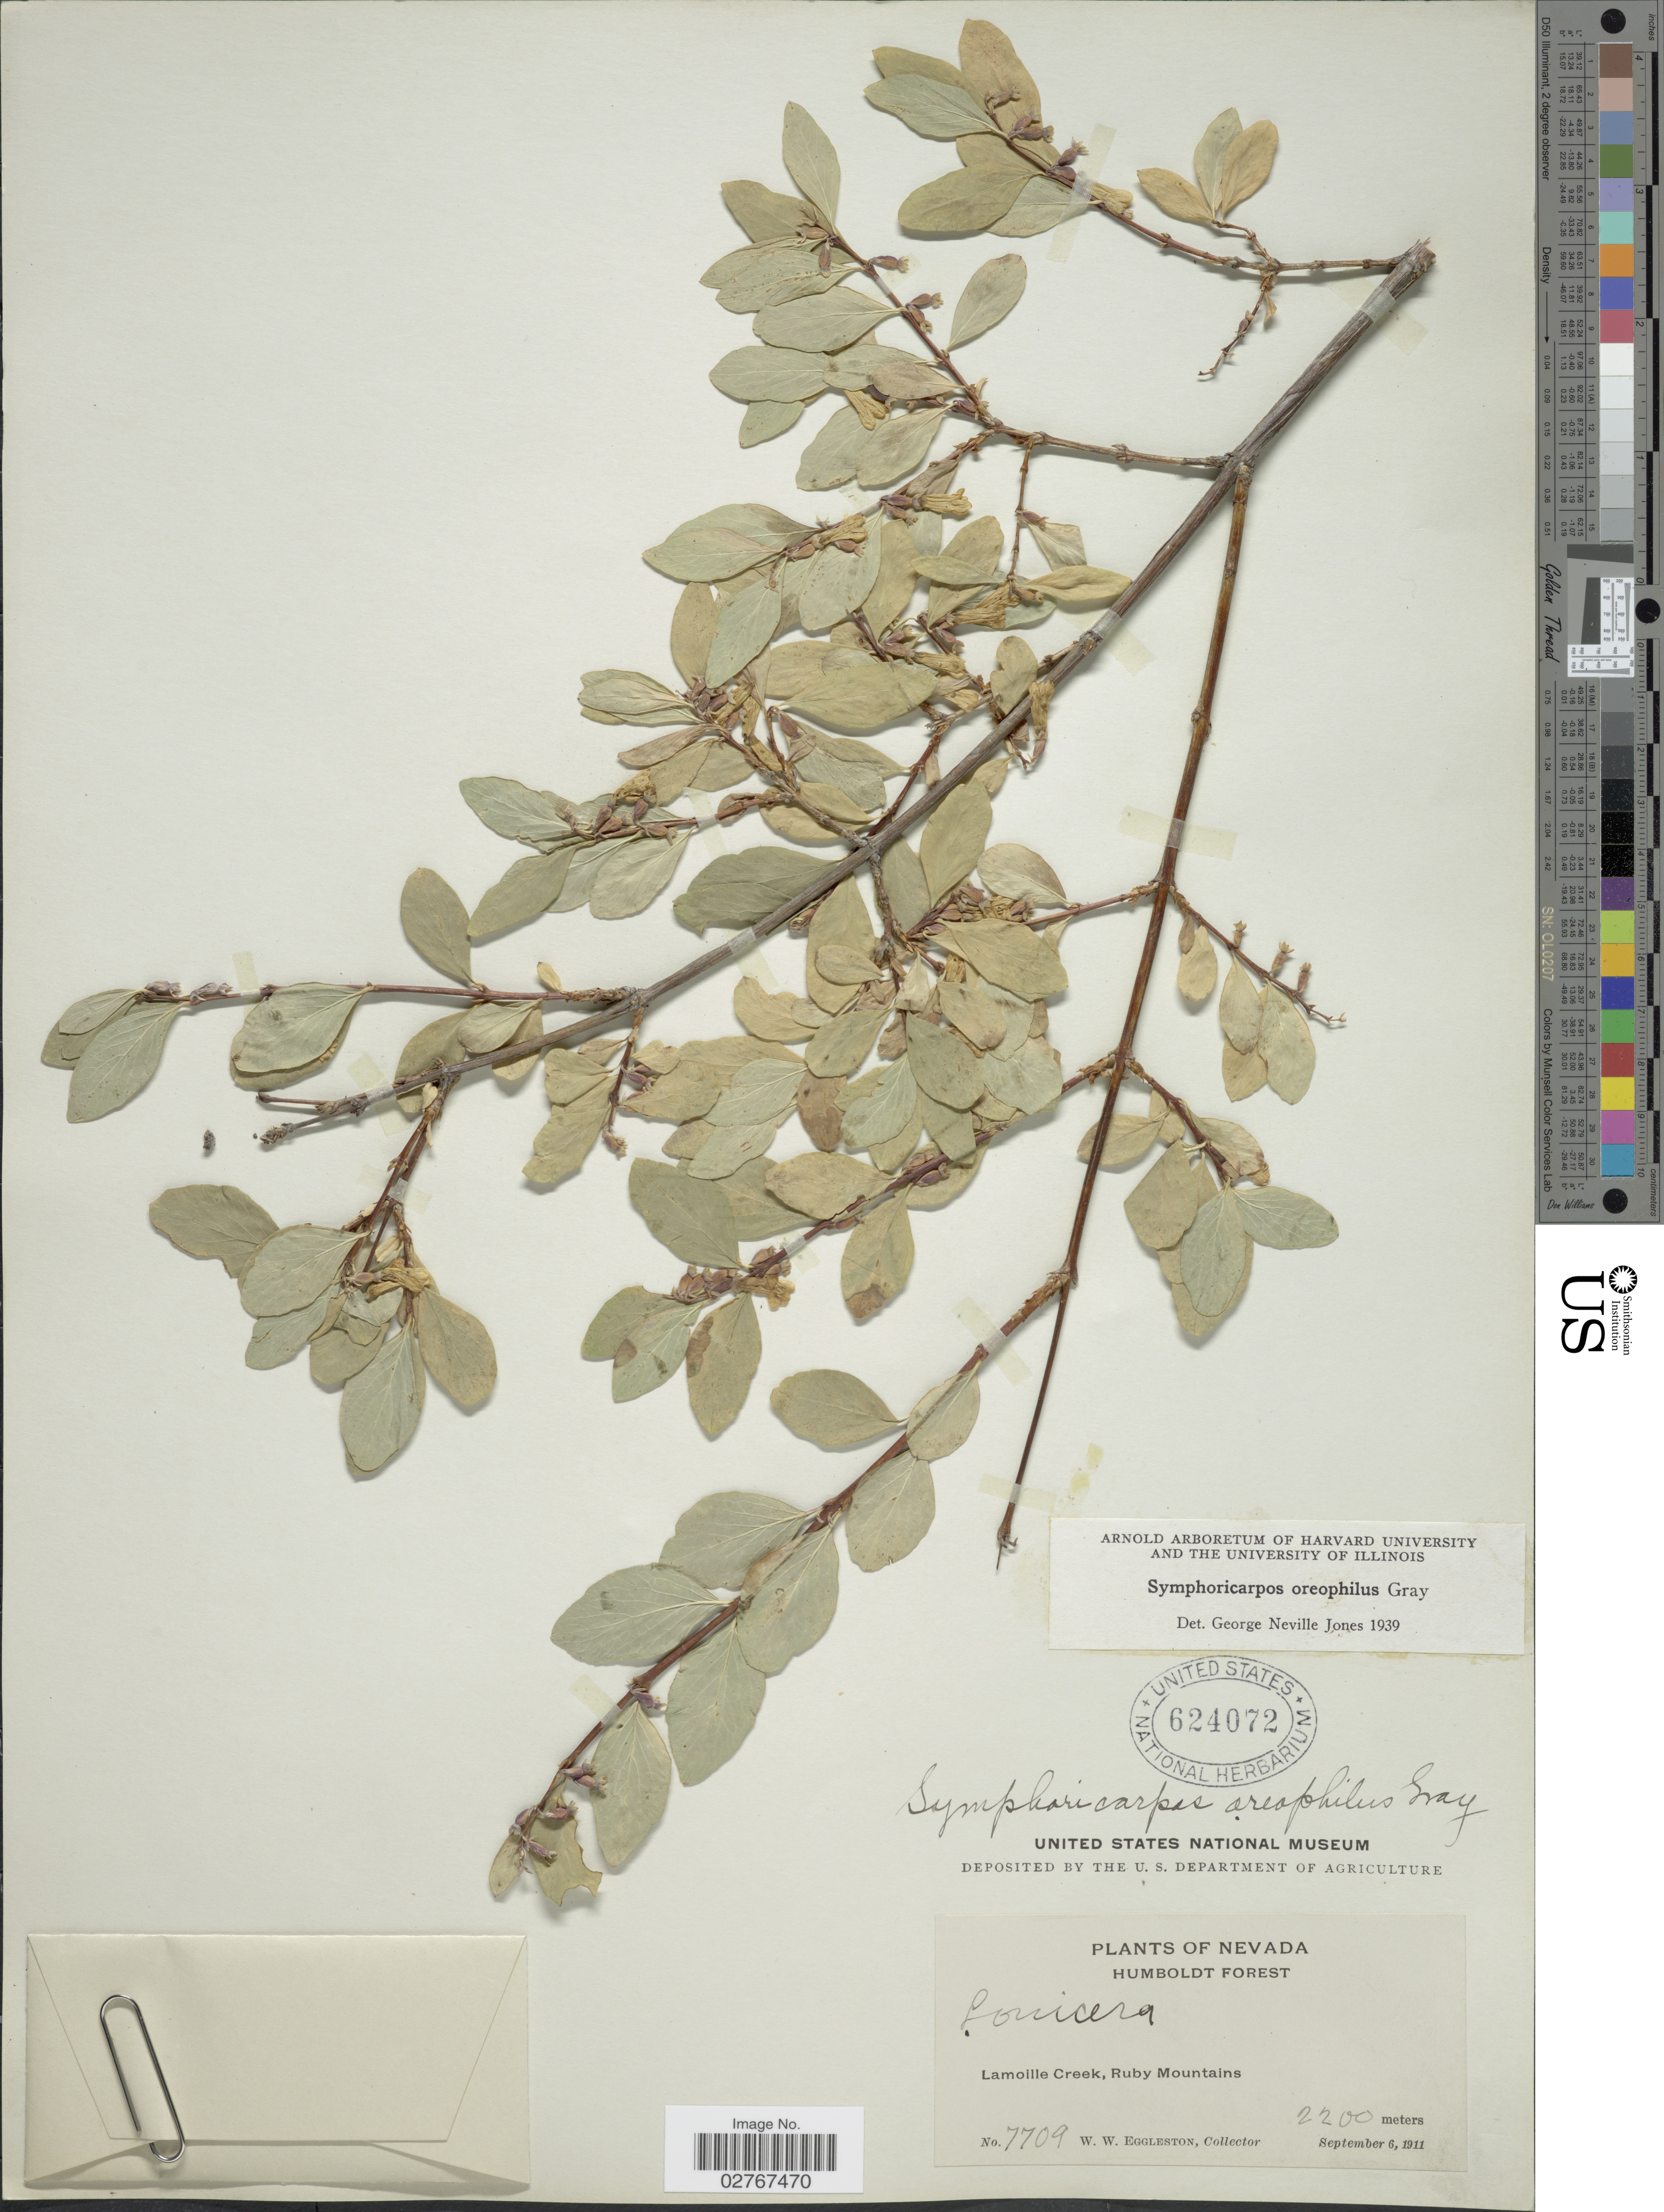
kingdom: Plantae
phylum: Tracheophyta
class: Magnoliopsida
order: Dipsacales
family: Caprifoliaceae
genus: Symphoricarpos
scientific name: Symphoricarpos oreophilus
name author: A. Gray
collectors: W. W. Eggleston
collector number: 7709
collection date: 1911-09-06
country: United States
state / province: Nevada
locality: Humboldt Forest, Lamoille Creek, Ruby Mountains.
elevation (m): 2200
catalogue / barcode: US 624072